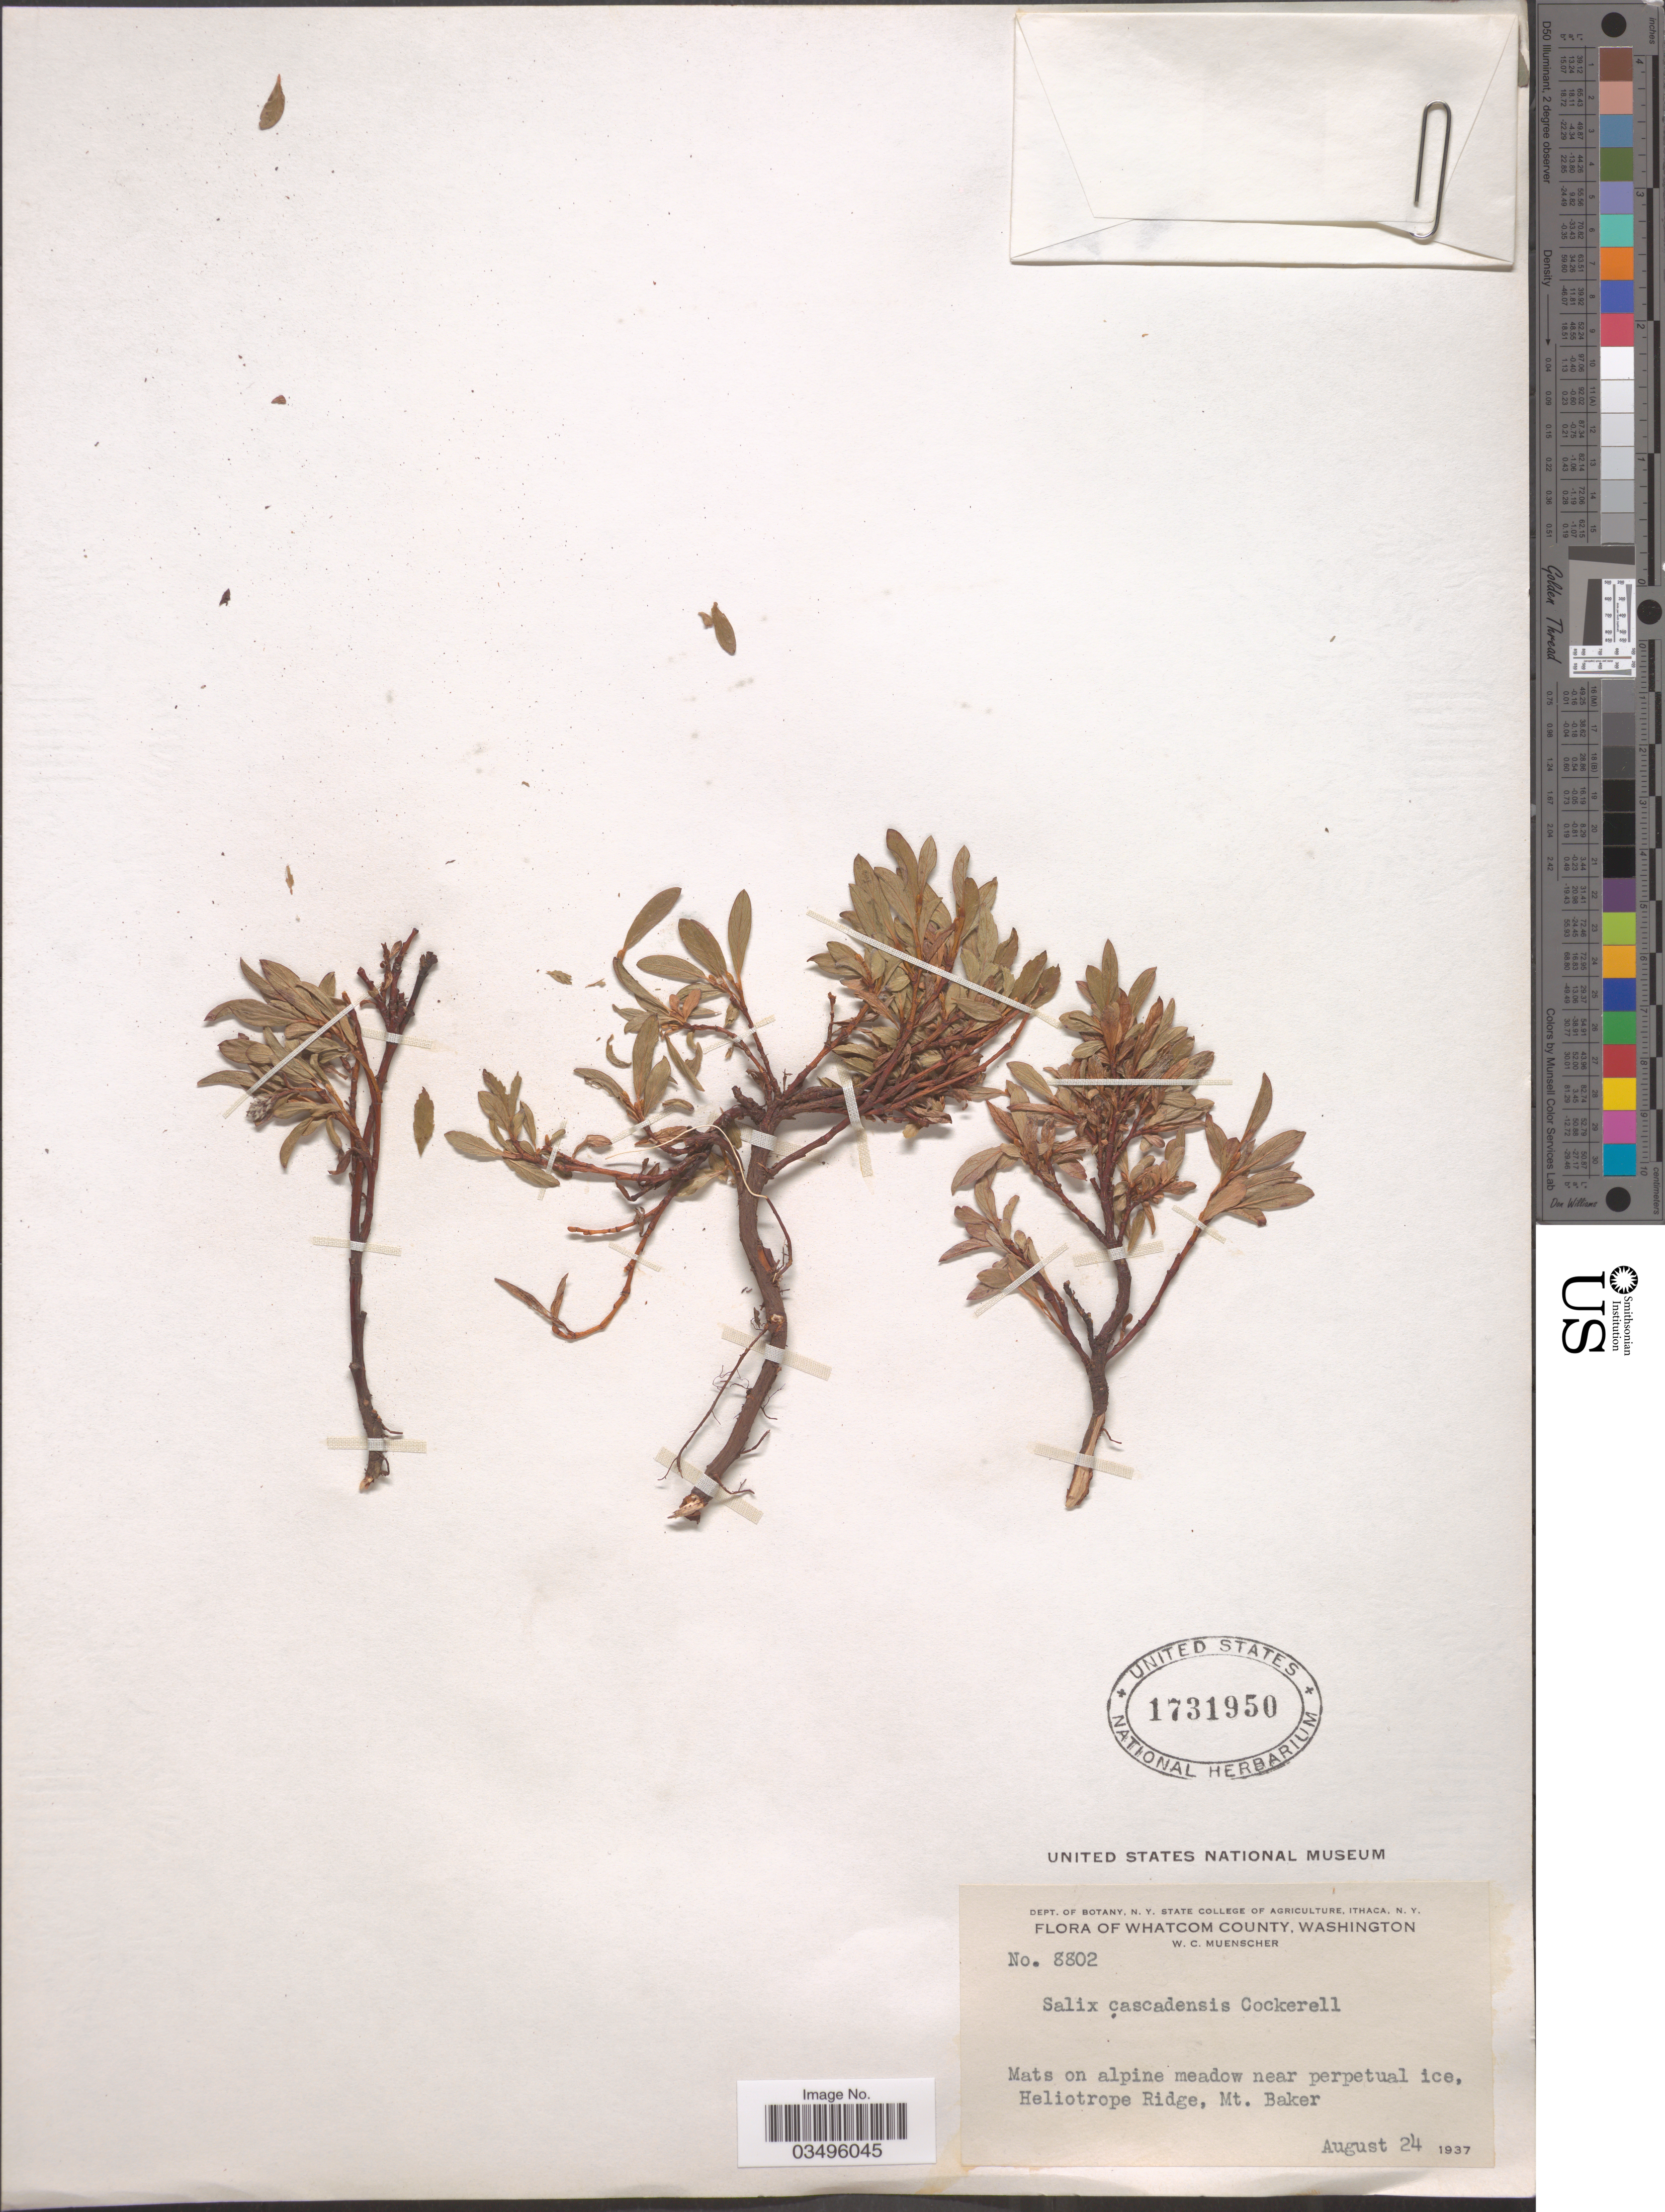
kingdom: Plantae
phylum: Tracheophyta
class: Magnoliopsida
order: Malpighiales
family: Salicaceae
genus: Salix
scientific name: Salix cascadensis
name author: Cockerell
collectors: W. Muenscher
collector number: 8802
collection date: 1937-08-24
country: United States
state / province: Washington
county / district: Whatcom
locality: Whatcom County. Heliotrope Ridge, Mt. Baker.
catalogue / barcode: US 1731950